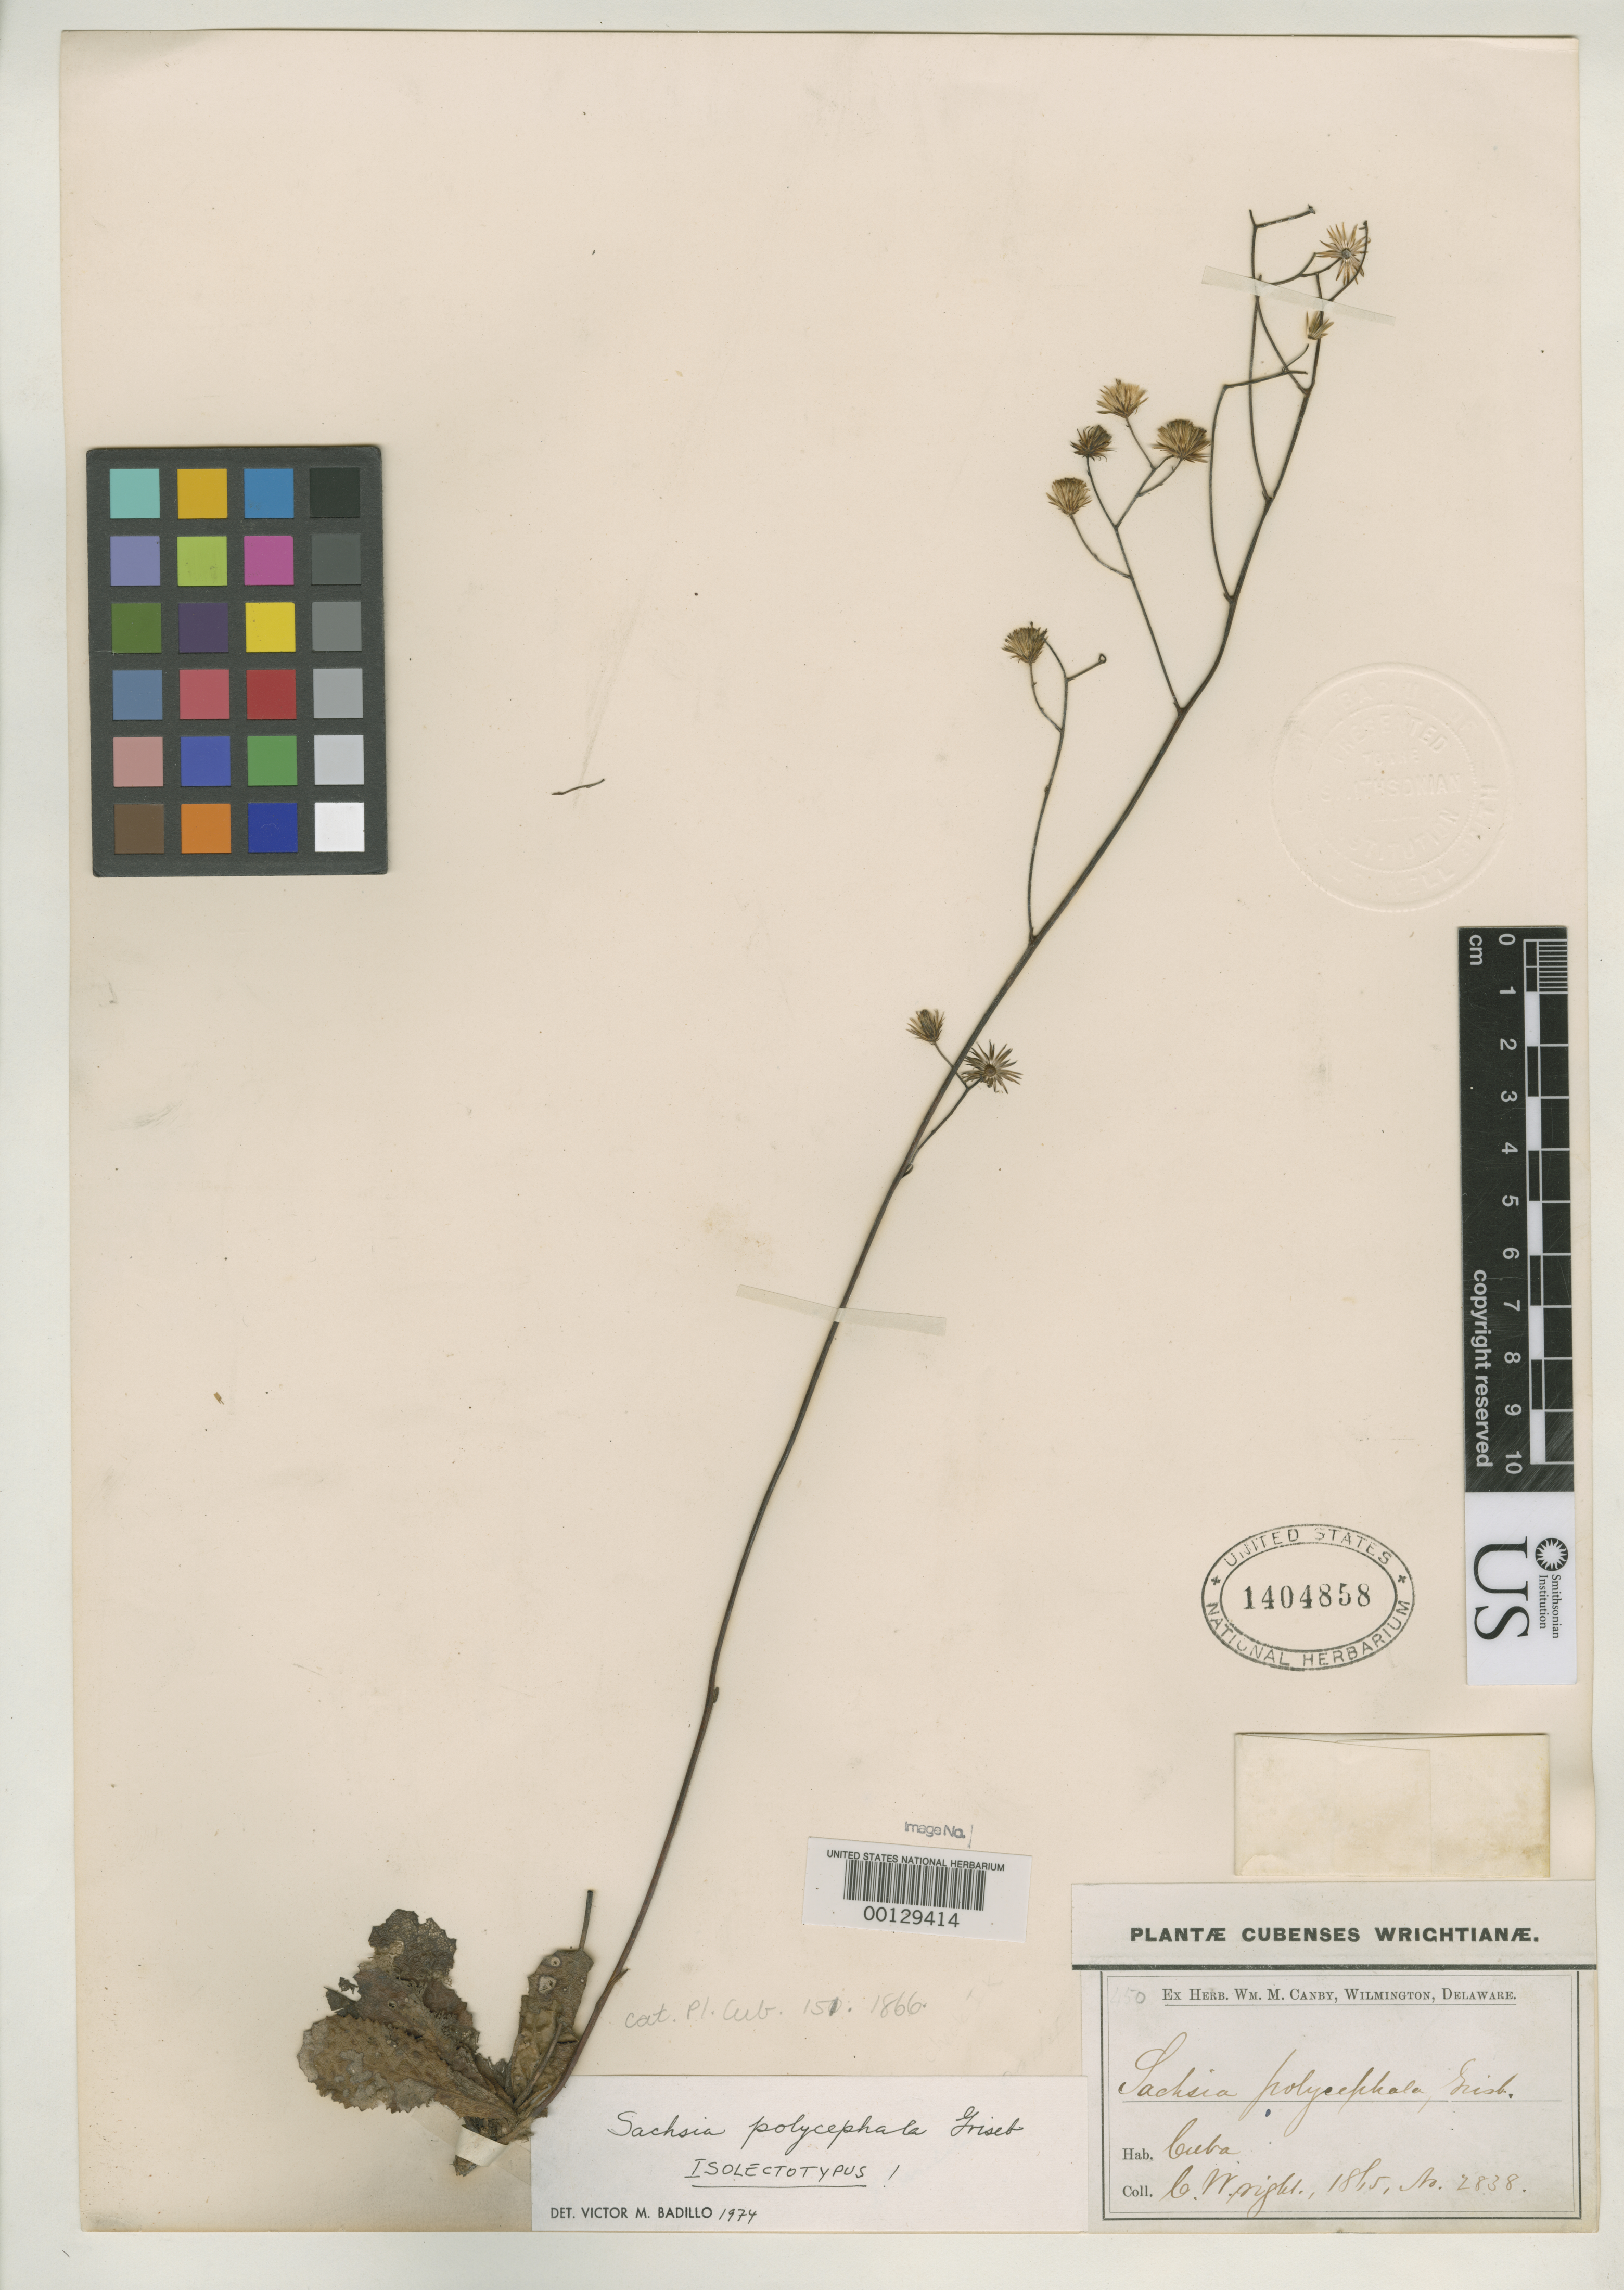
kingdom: Plantae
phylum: Tracheophyta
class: Magnoliopsida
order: Asterales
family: Asteraceae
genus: Sachsia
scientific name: Sachsia polycephala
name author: Griseb.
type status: Isolectotype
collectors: C. Wright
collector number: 2838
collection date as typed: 1865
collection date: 1865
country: Cuba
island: Greater Antilles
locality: Near Retiro.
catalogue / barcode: US 1404858